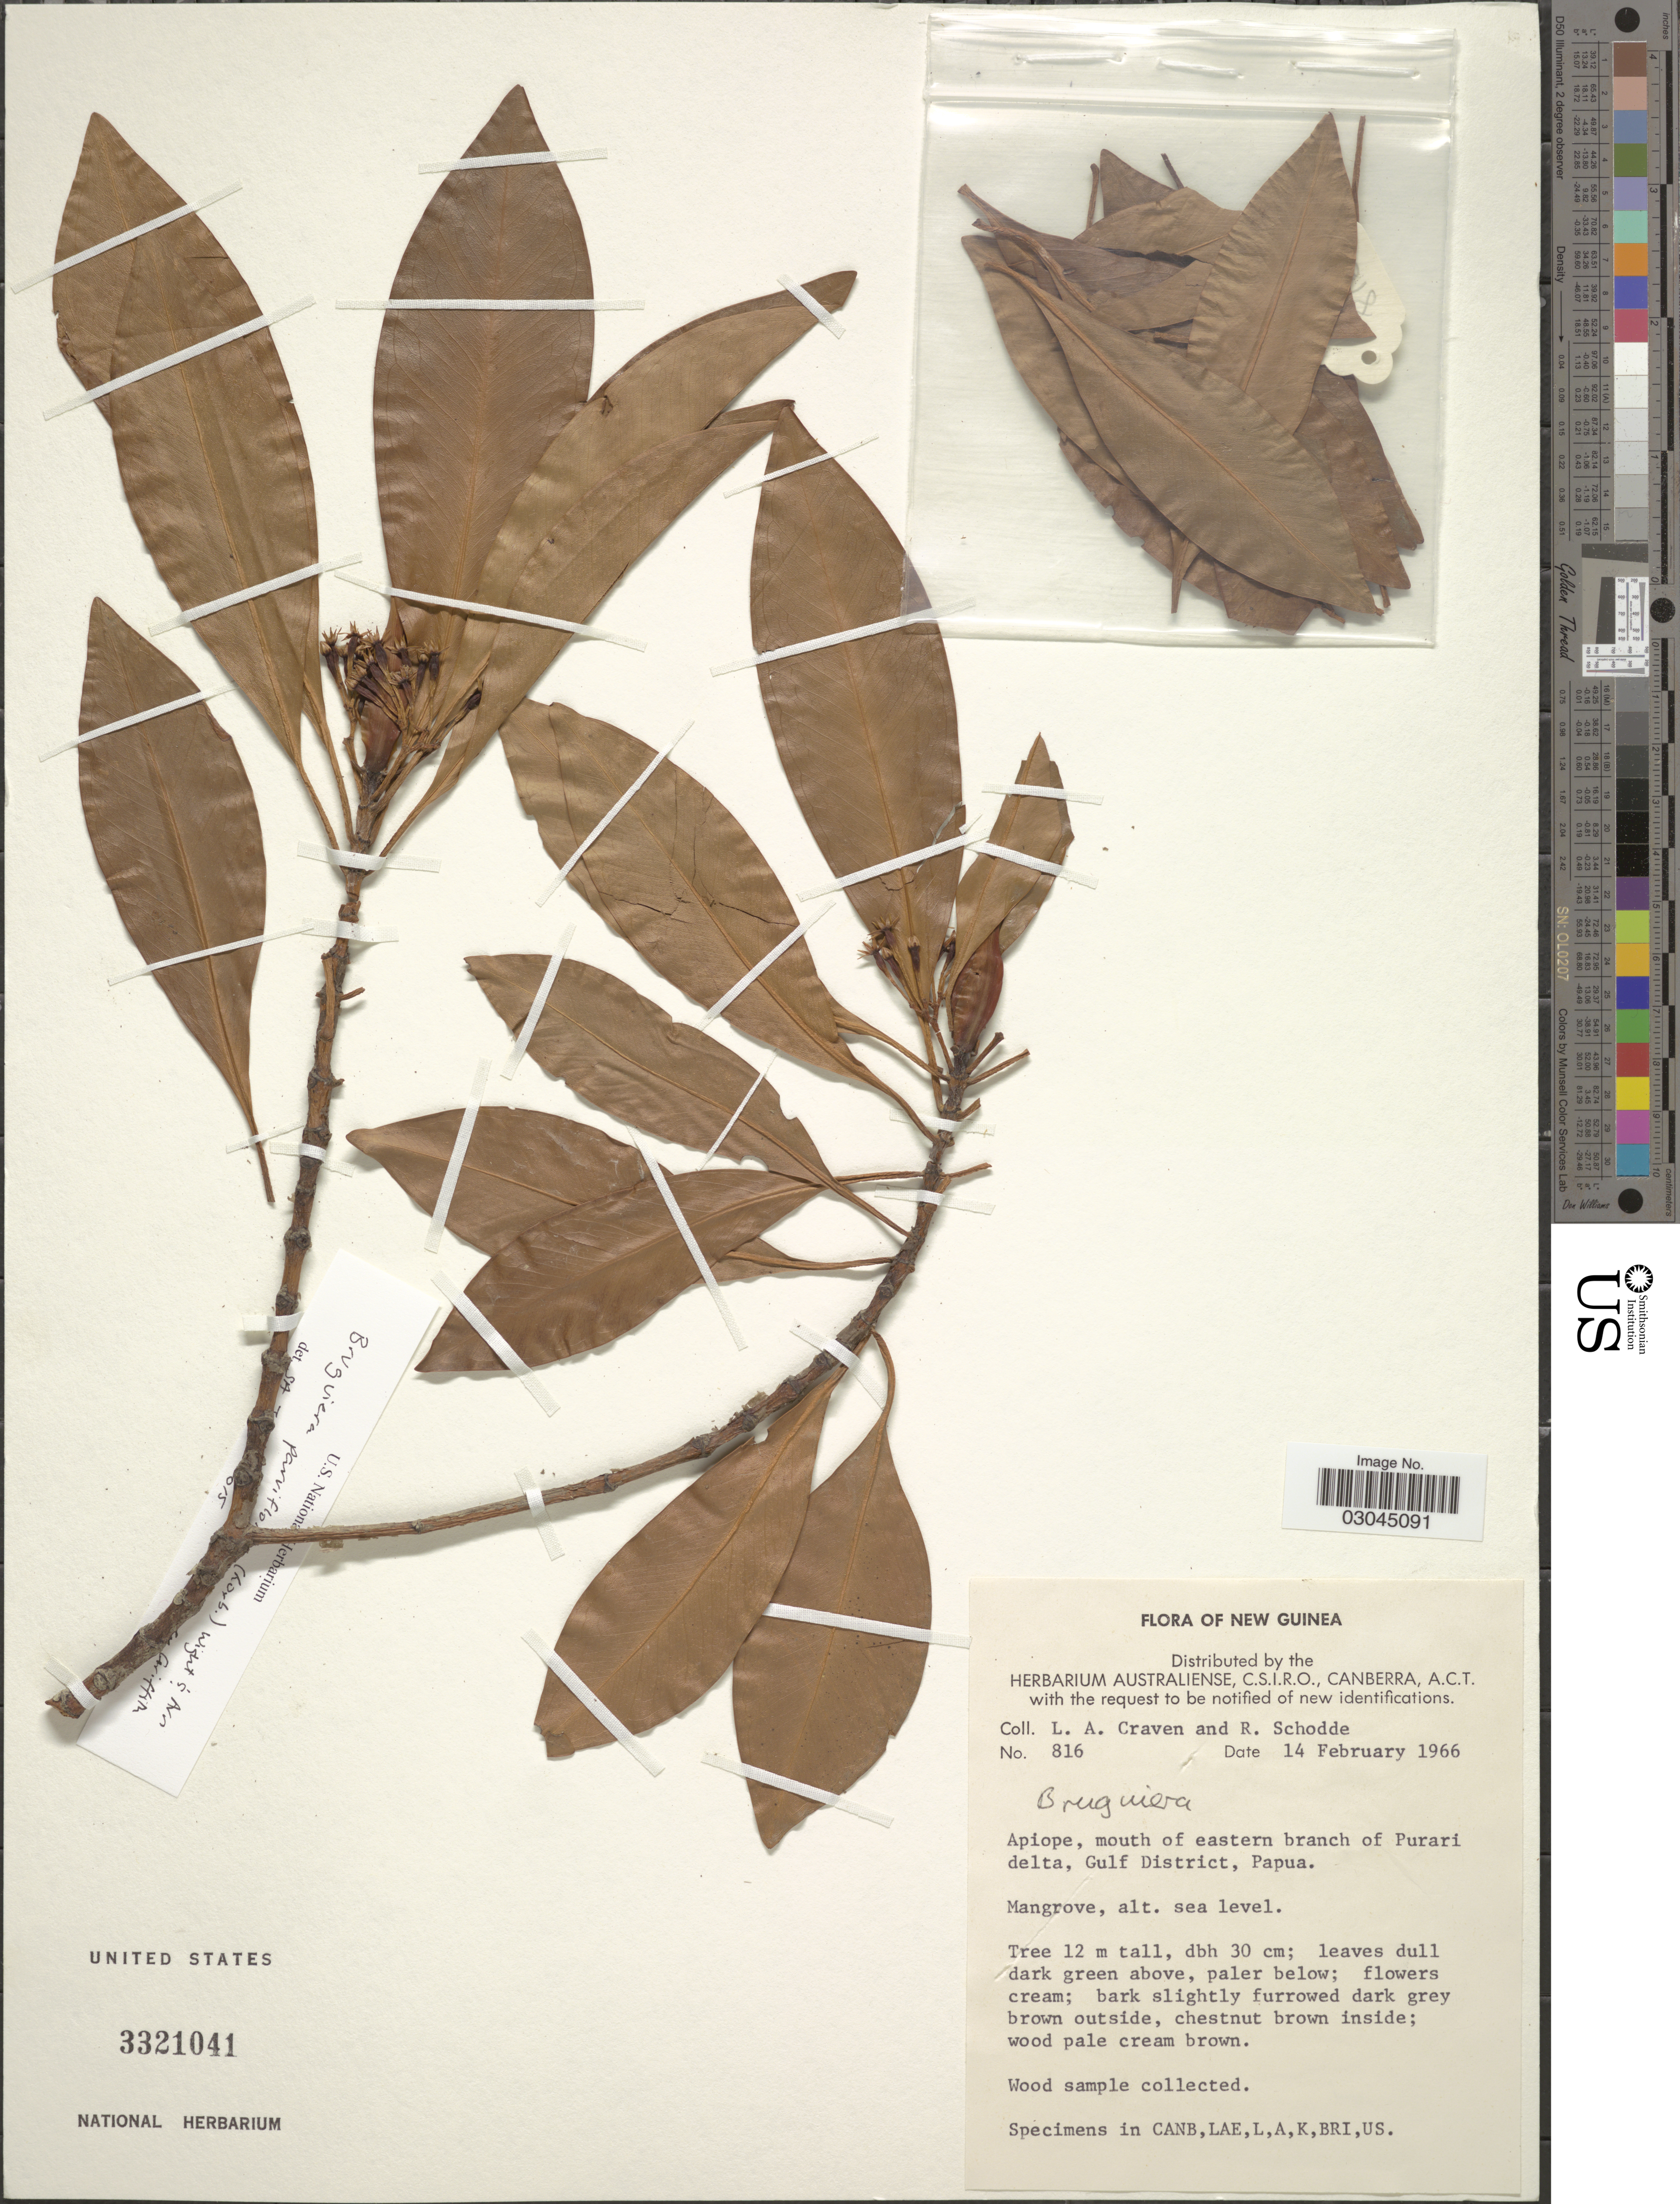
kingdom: Plantae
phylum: Tracheophyta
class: Magnoliopsida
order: Malpighiales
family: Rhizophoraceae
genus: Bruguiera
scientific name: Bruguiera parviflora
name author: (Roxb.) Wight & Arn. ex Griff.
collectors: L. A. Craven & R. Schodde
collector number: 816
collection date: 1966-02-14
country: Papua New Guinea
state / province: Gulf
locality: Apiope, mouth of eastern branch of Purari delta, Gulf District, Papua, New Guinea.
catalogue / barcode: US 3321041